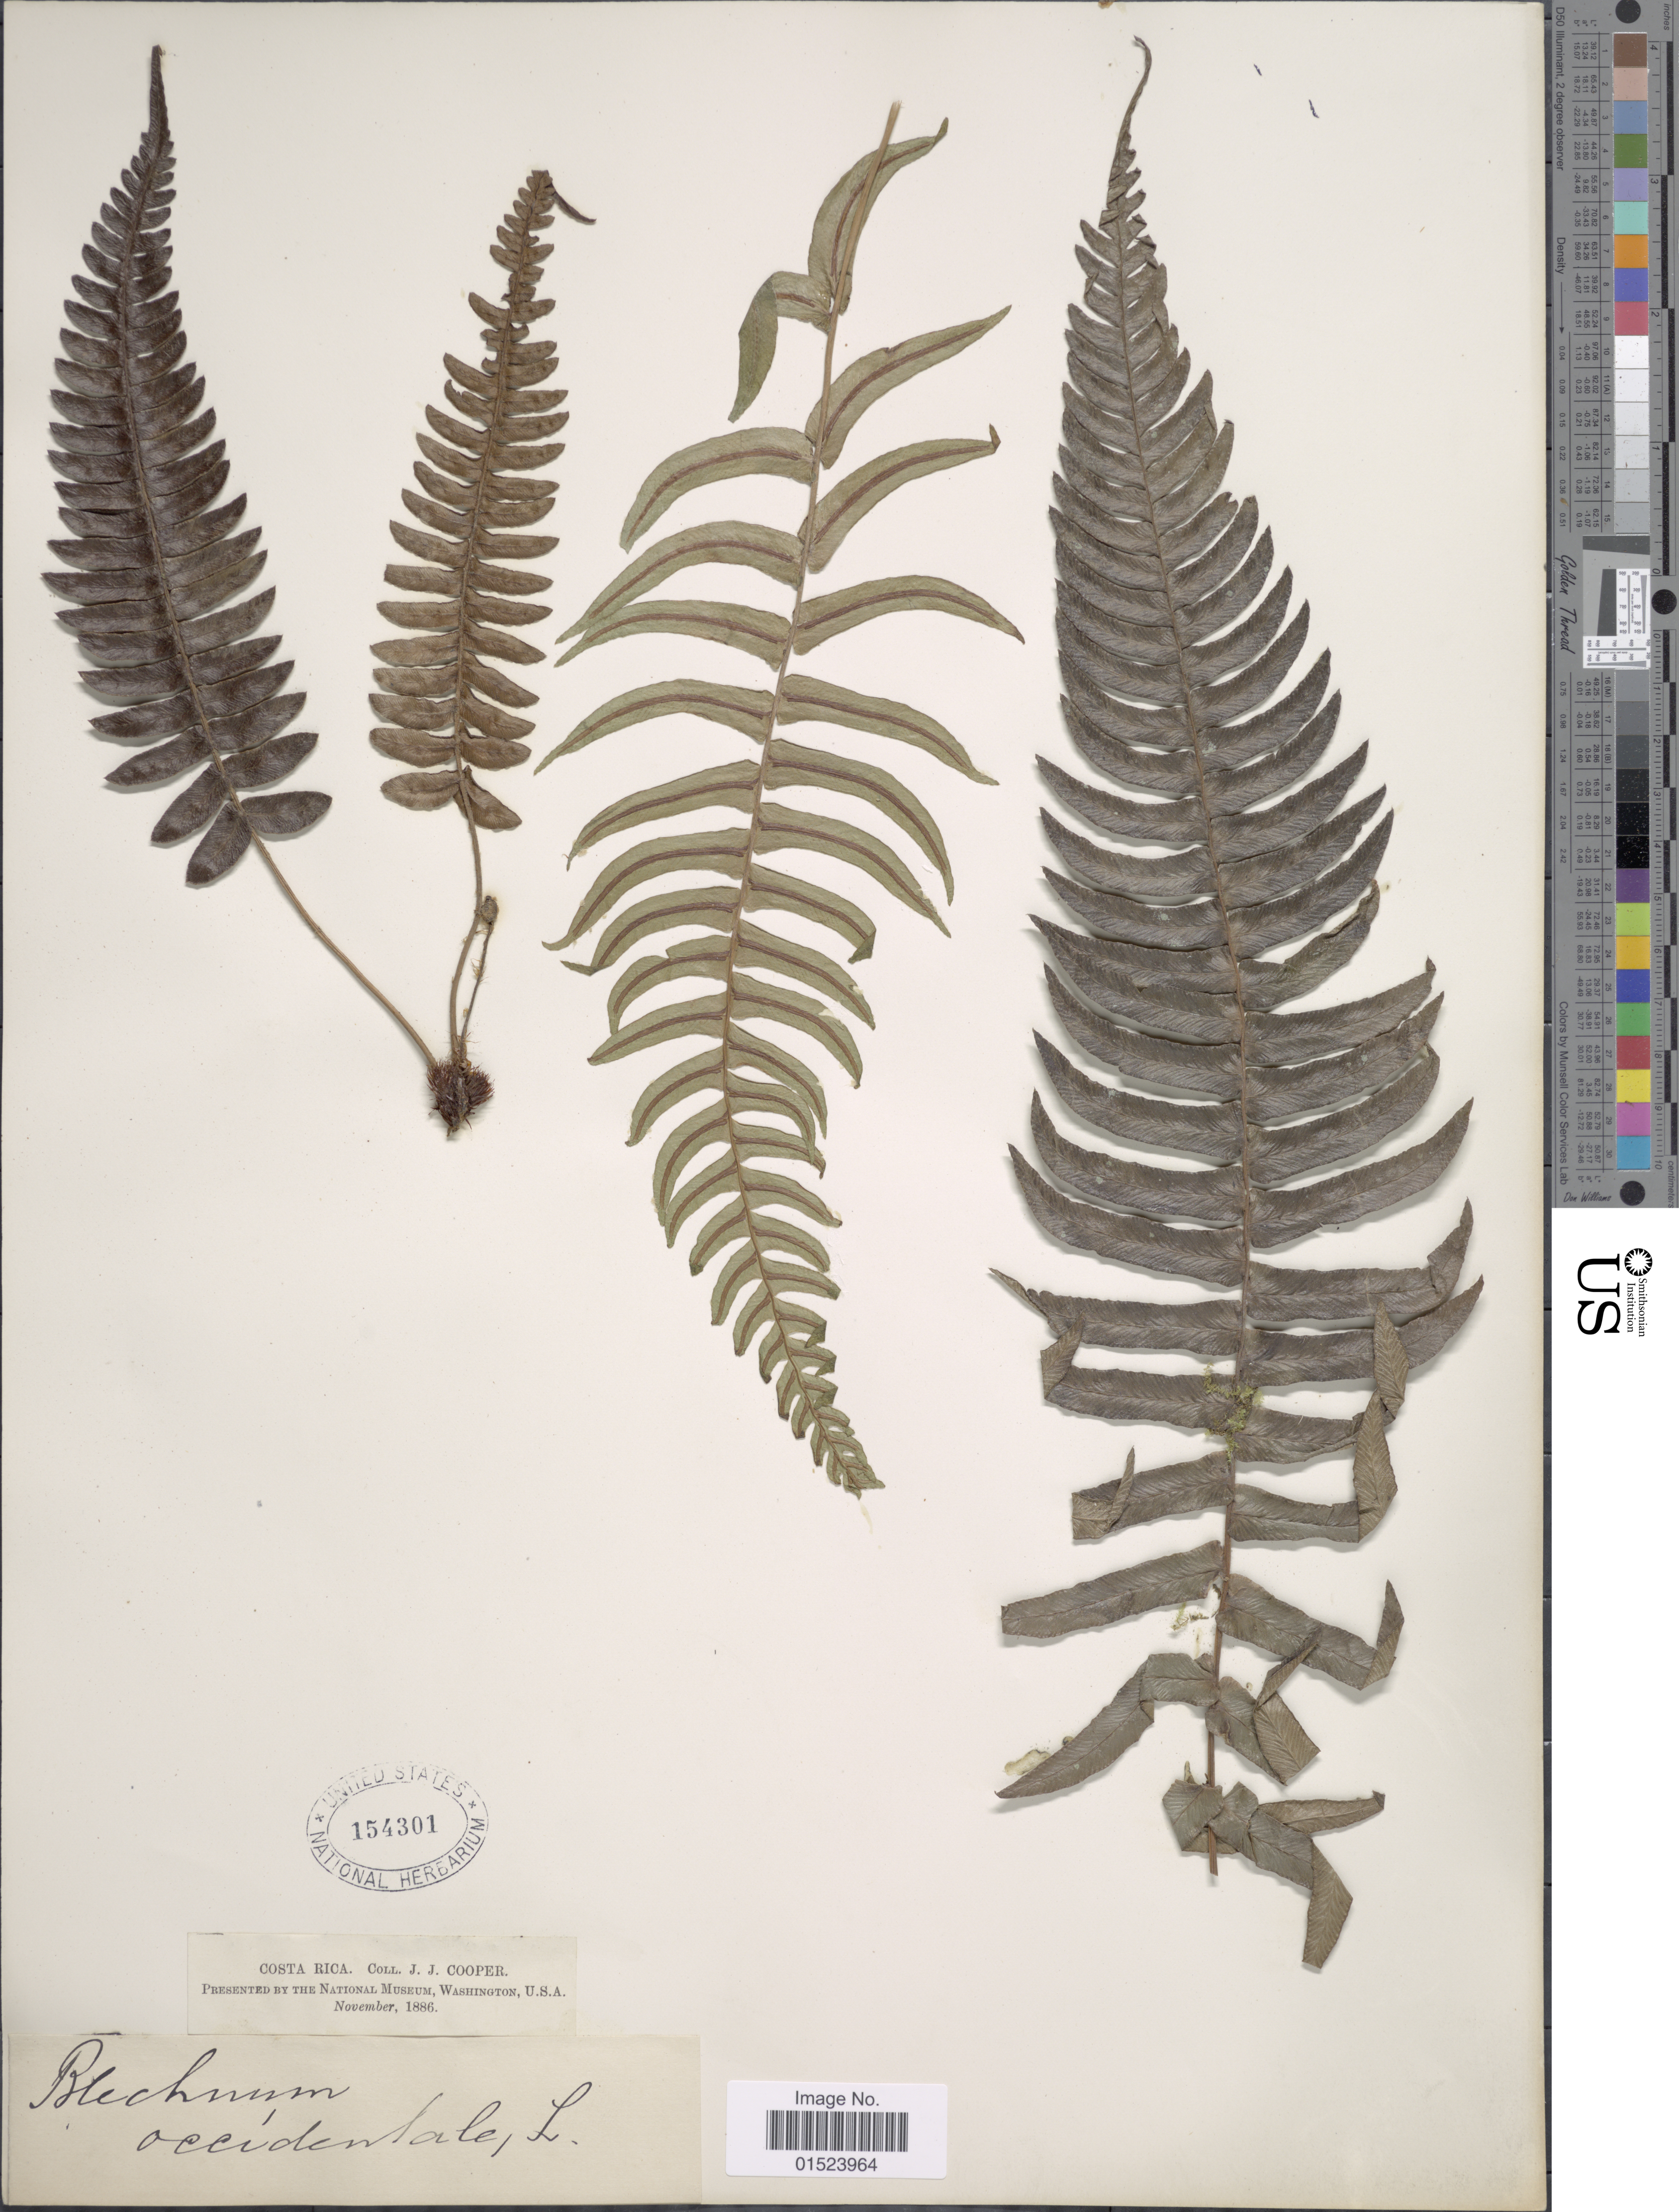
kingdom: Plantae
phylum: Tracheophyta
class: Polypodiopsida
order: Polypodiales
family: Blechnaceae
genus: Blechnum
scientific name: Blechnum glandulosum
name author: Link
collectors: J. J. Cooper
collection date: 1886-11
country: Costa Rica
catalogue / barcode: US 154301